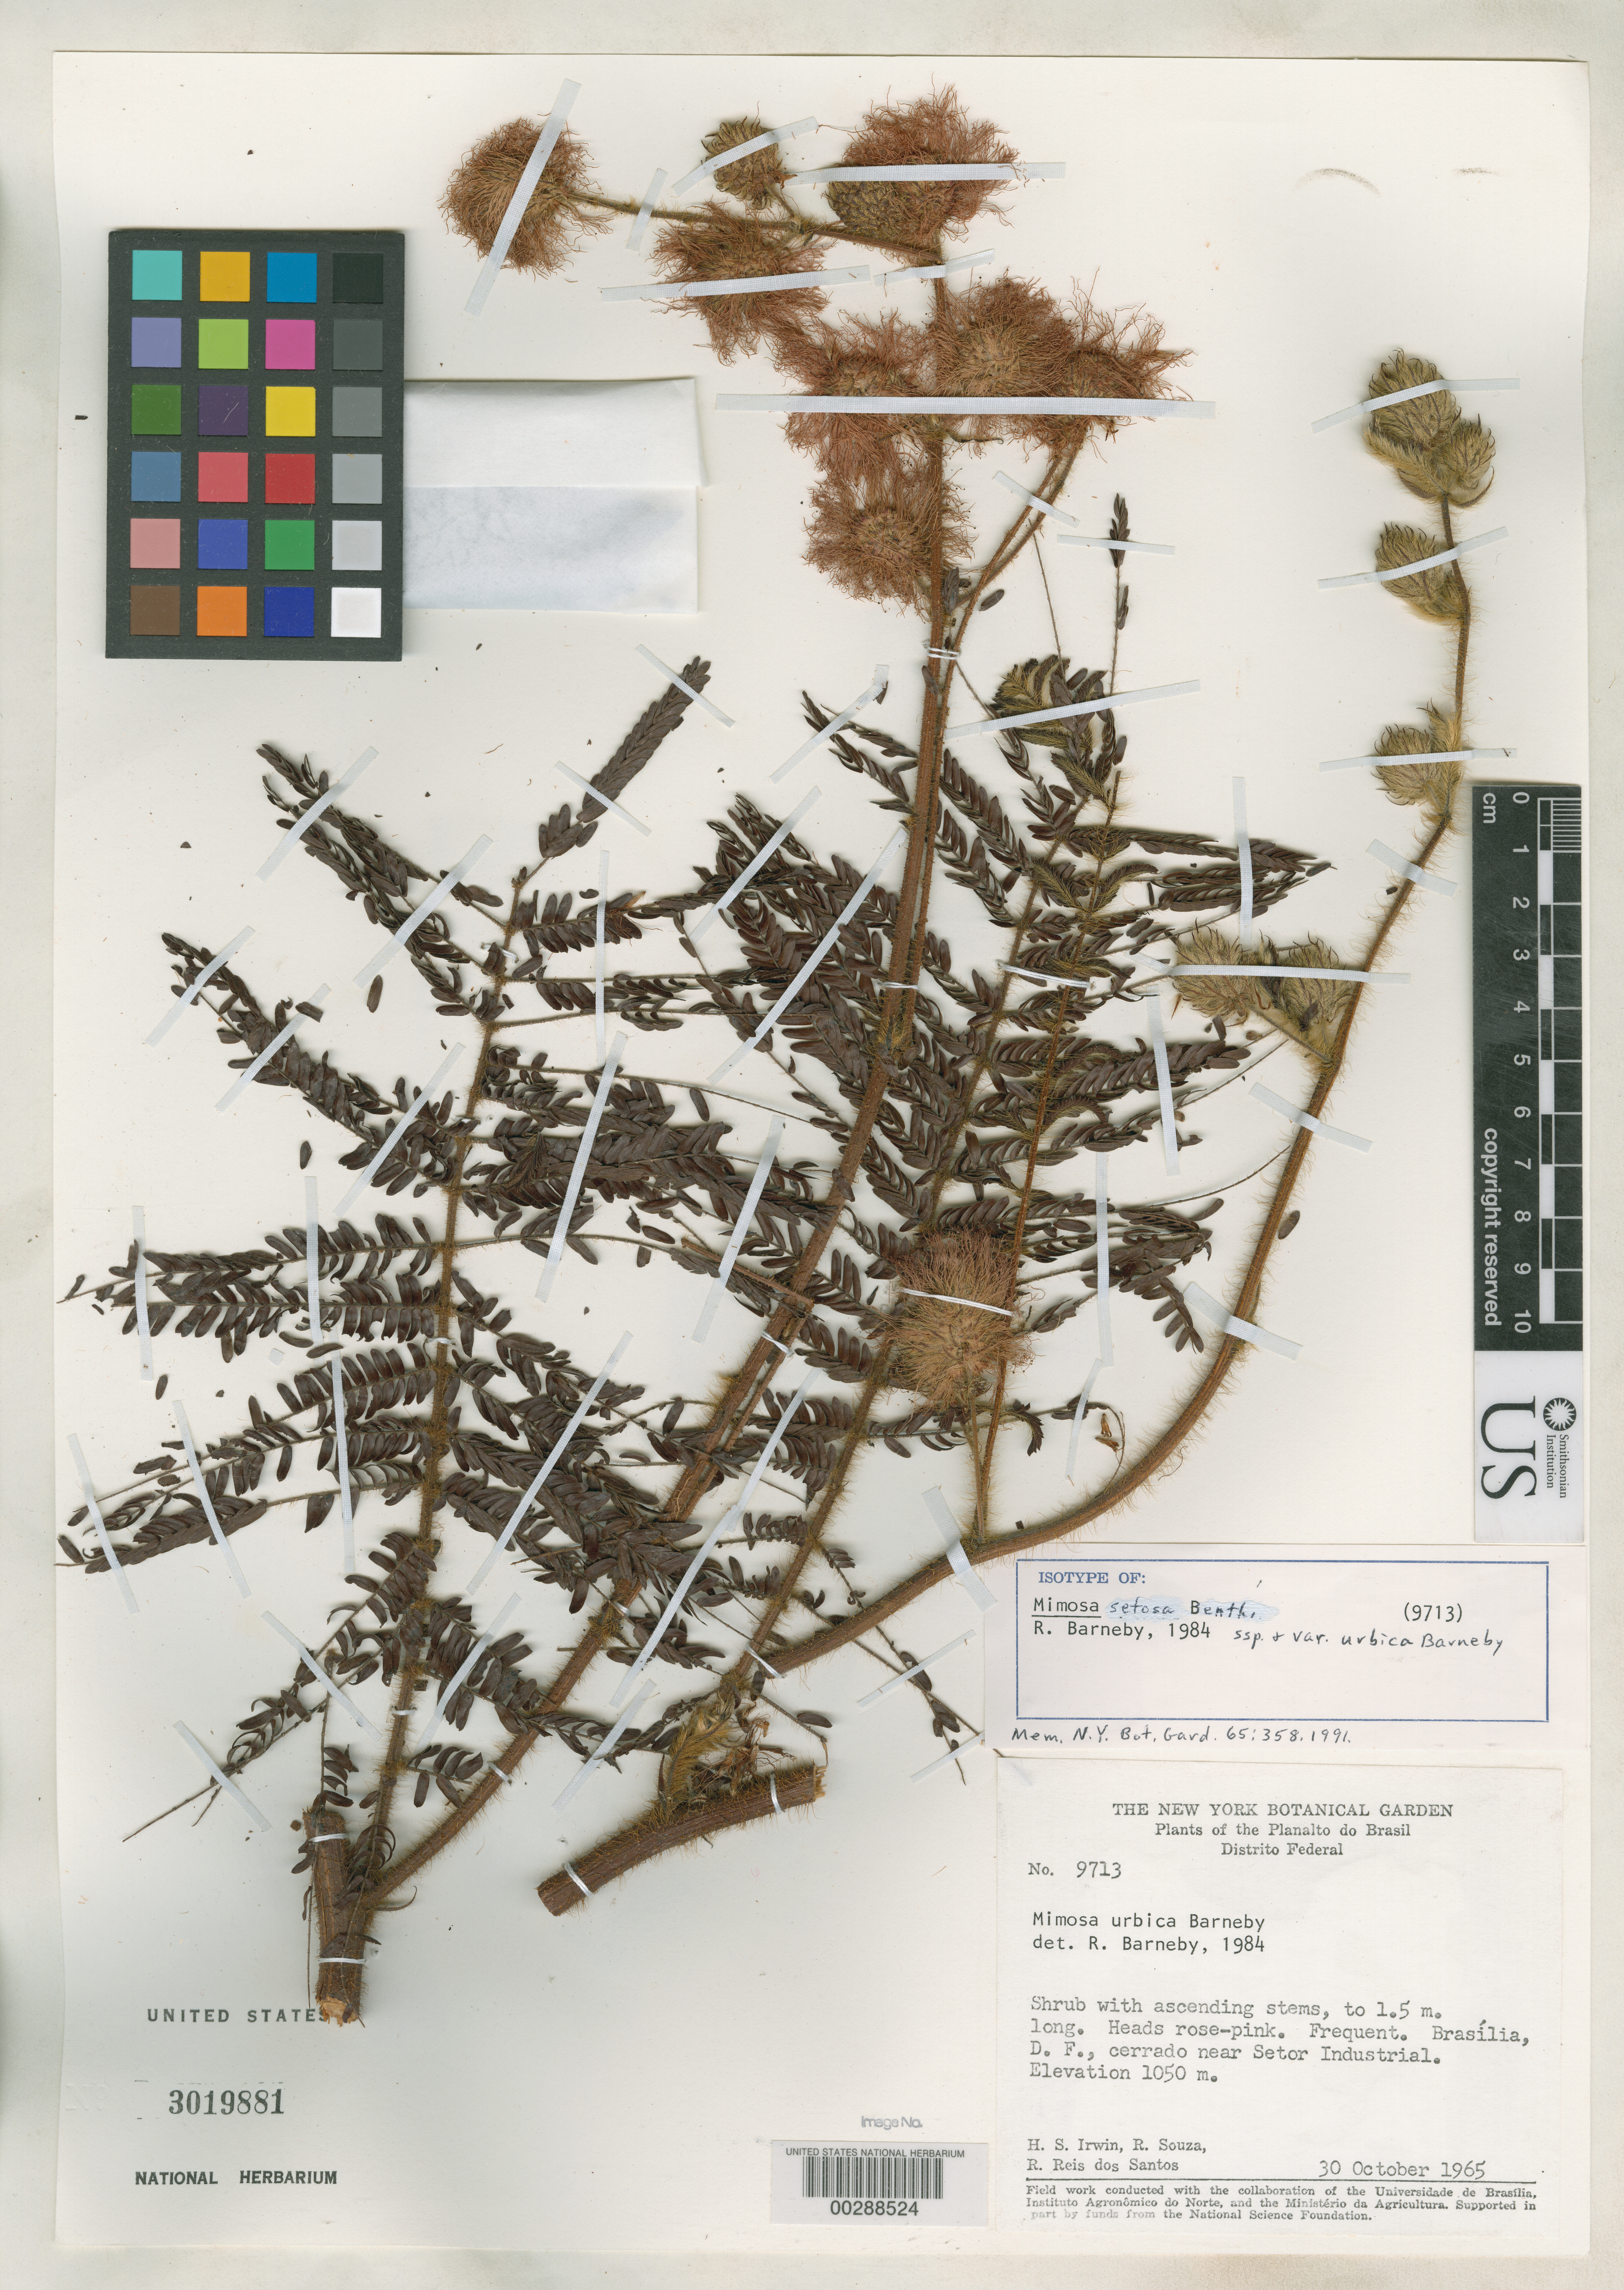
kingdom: Plantae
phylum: Tracheophyta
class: Magnoliopsida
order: Fabales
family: Fabaceae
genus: Mimosa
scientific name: Mimosa setosa subsp. urbica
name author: Barneby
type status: Isotype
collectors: H. Irwin, R. Souza & R. G. P. Santos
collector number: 9713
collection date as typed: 30 Oct 1965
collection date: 1965-10-30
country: Brazil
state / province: Distrito Federal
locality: Brasilia, cerrado near setor industrial.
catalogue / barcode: US 3019881